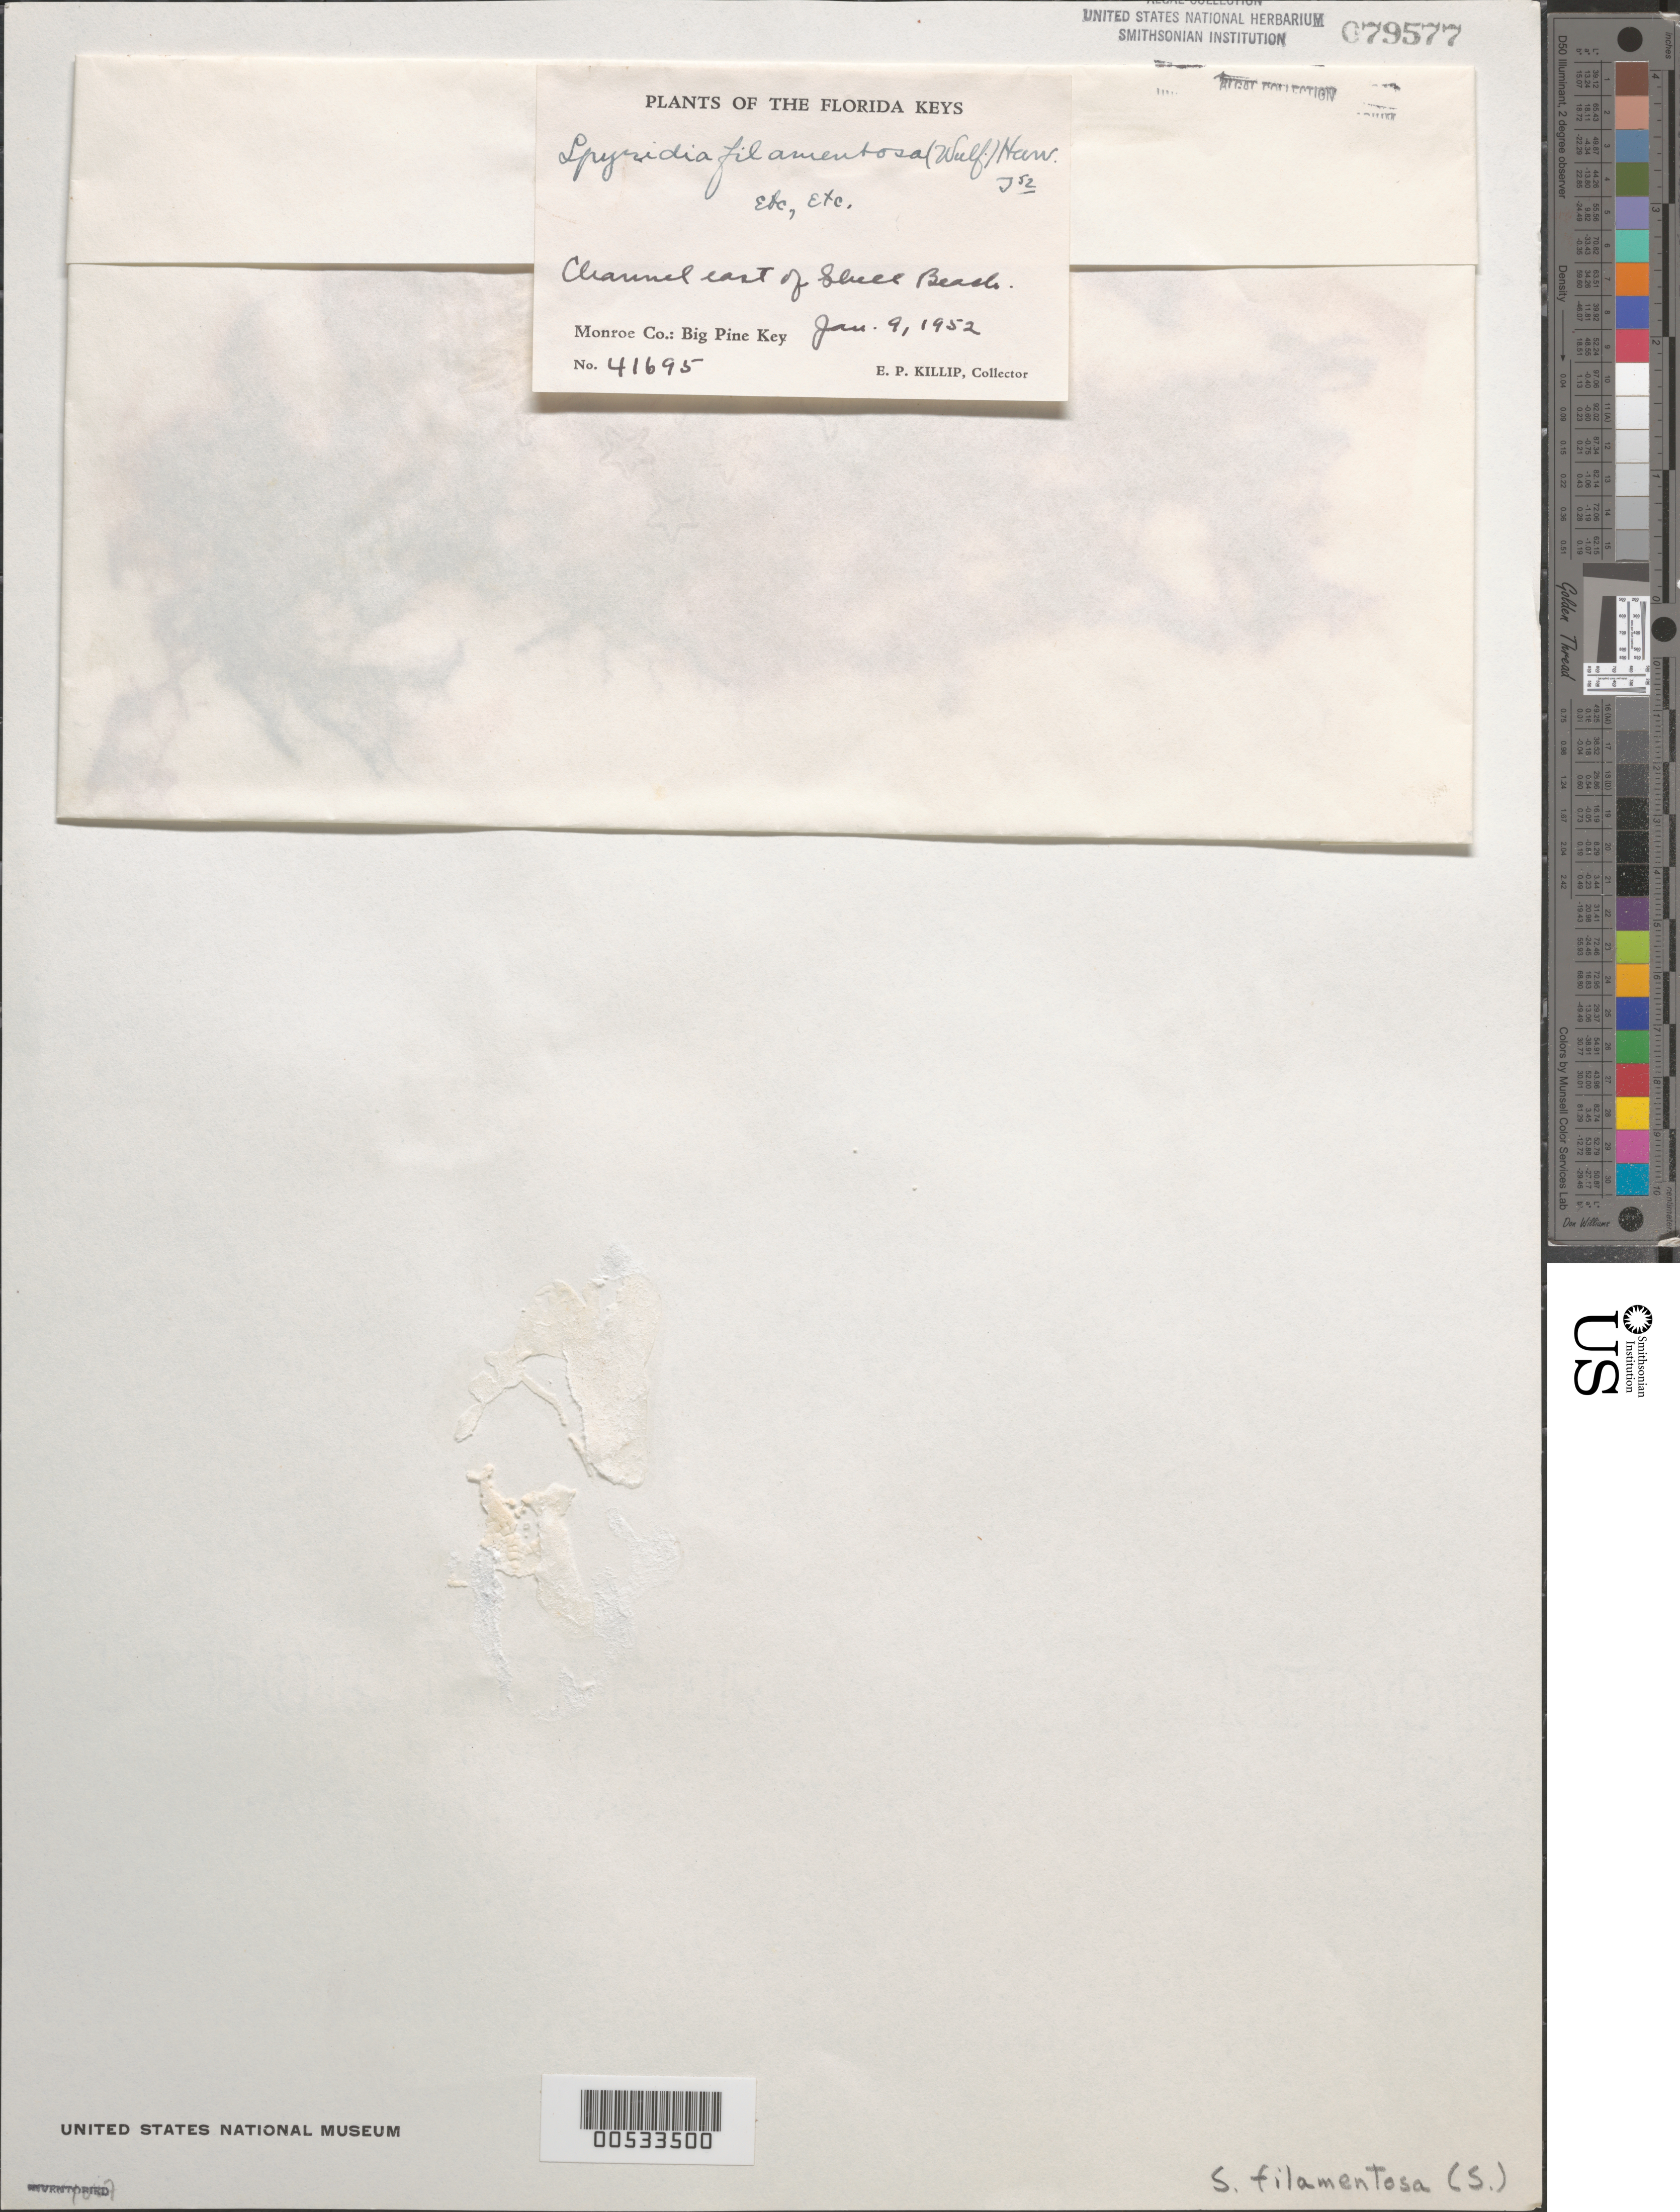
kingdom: Plantae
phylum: Rhodophyta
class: Florideophyceae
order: Ceramiales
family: Spyridiaceae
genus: Spyridia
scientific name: Spyridia filamentosa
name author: (Wulfen) Harv.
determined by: Taylor, William R.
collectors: E. P. Killip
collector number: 41695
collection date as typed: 09 Jan 1952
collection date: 1952-01-09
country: United States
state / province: Florida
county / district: Monroe County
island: Big Pine Key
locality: Channel east of Shell Beach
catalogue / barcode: US 79577